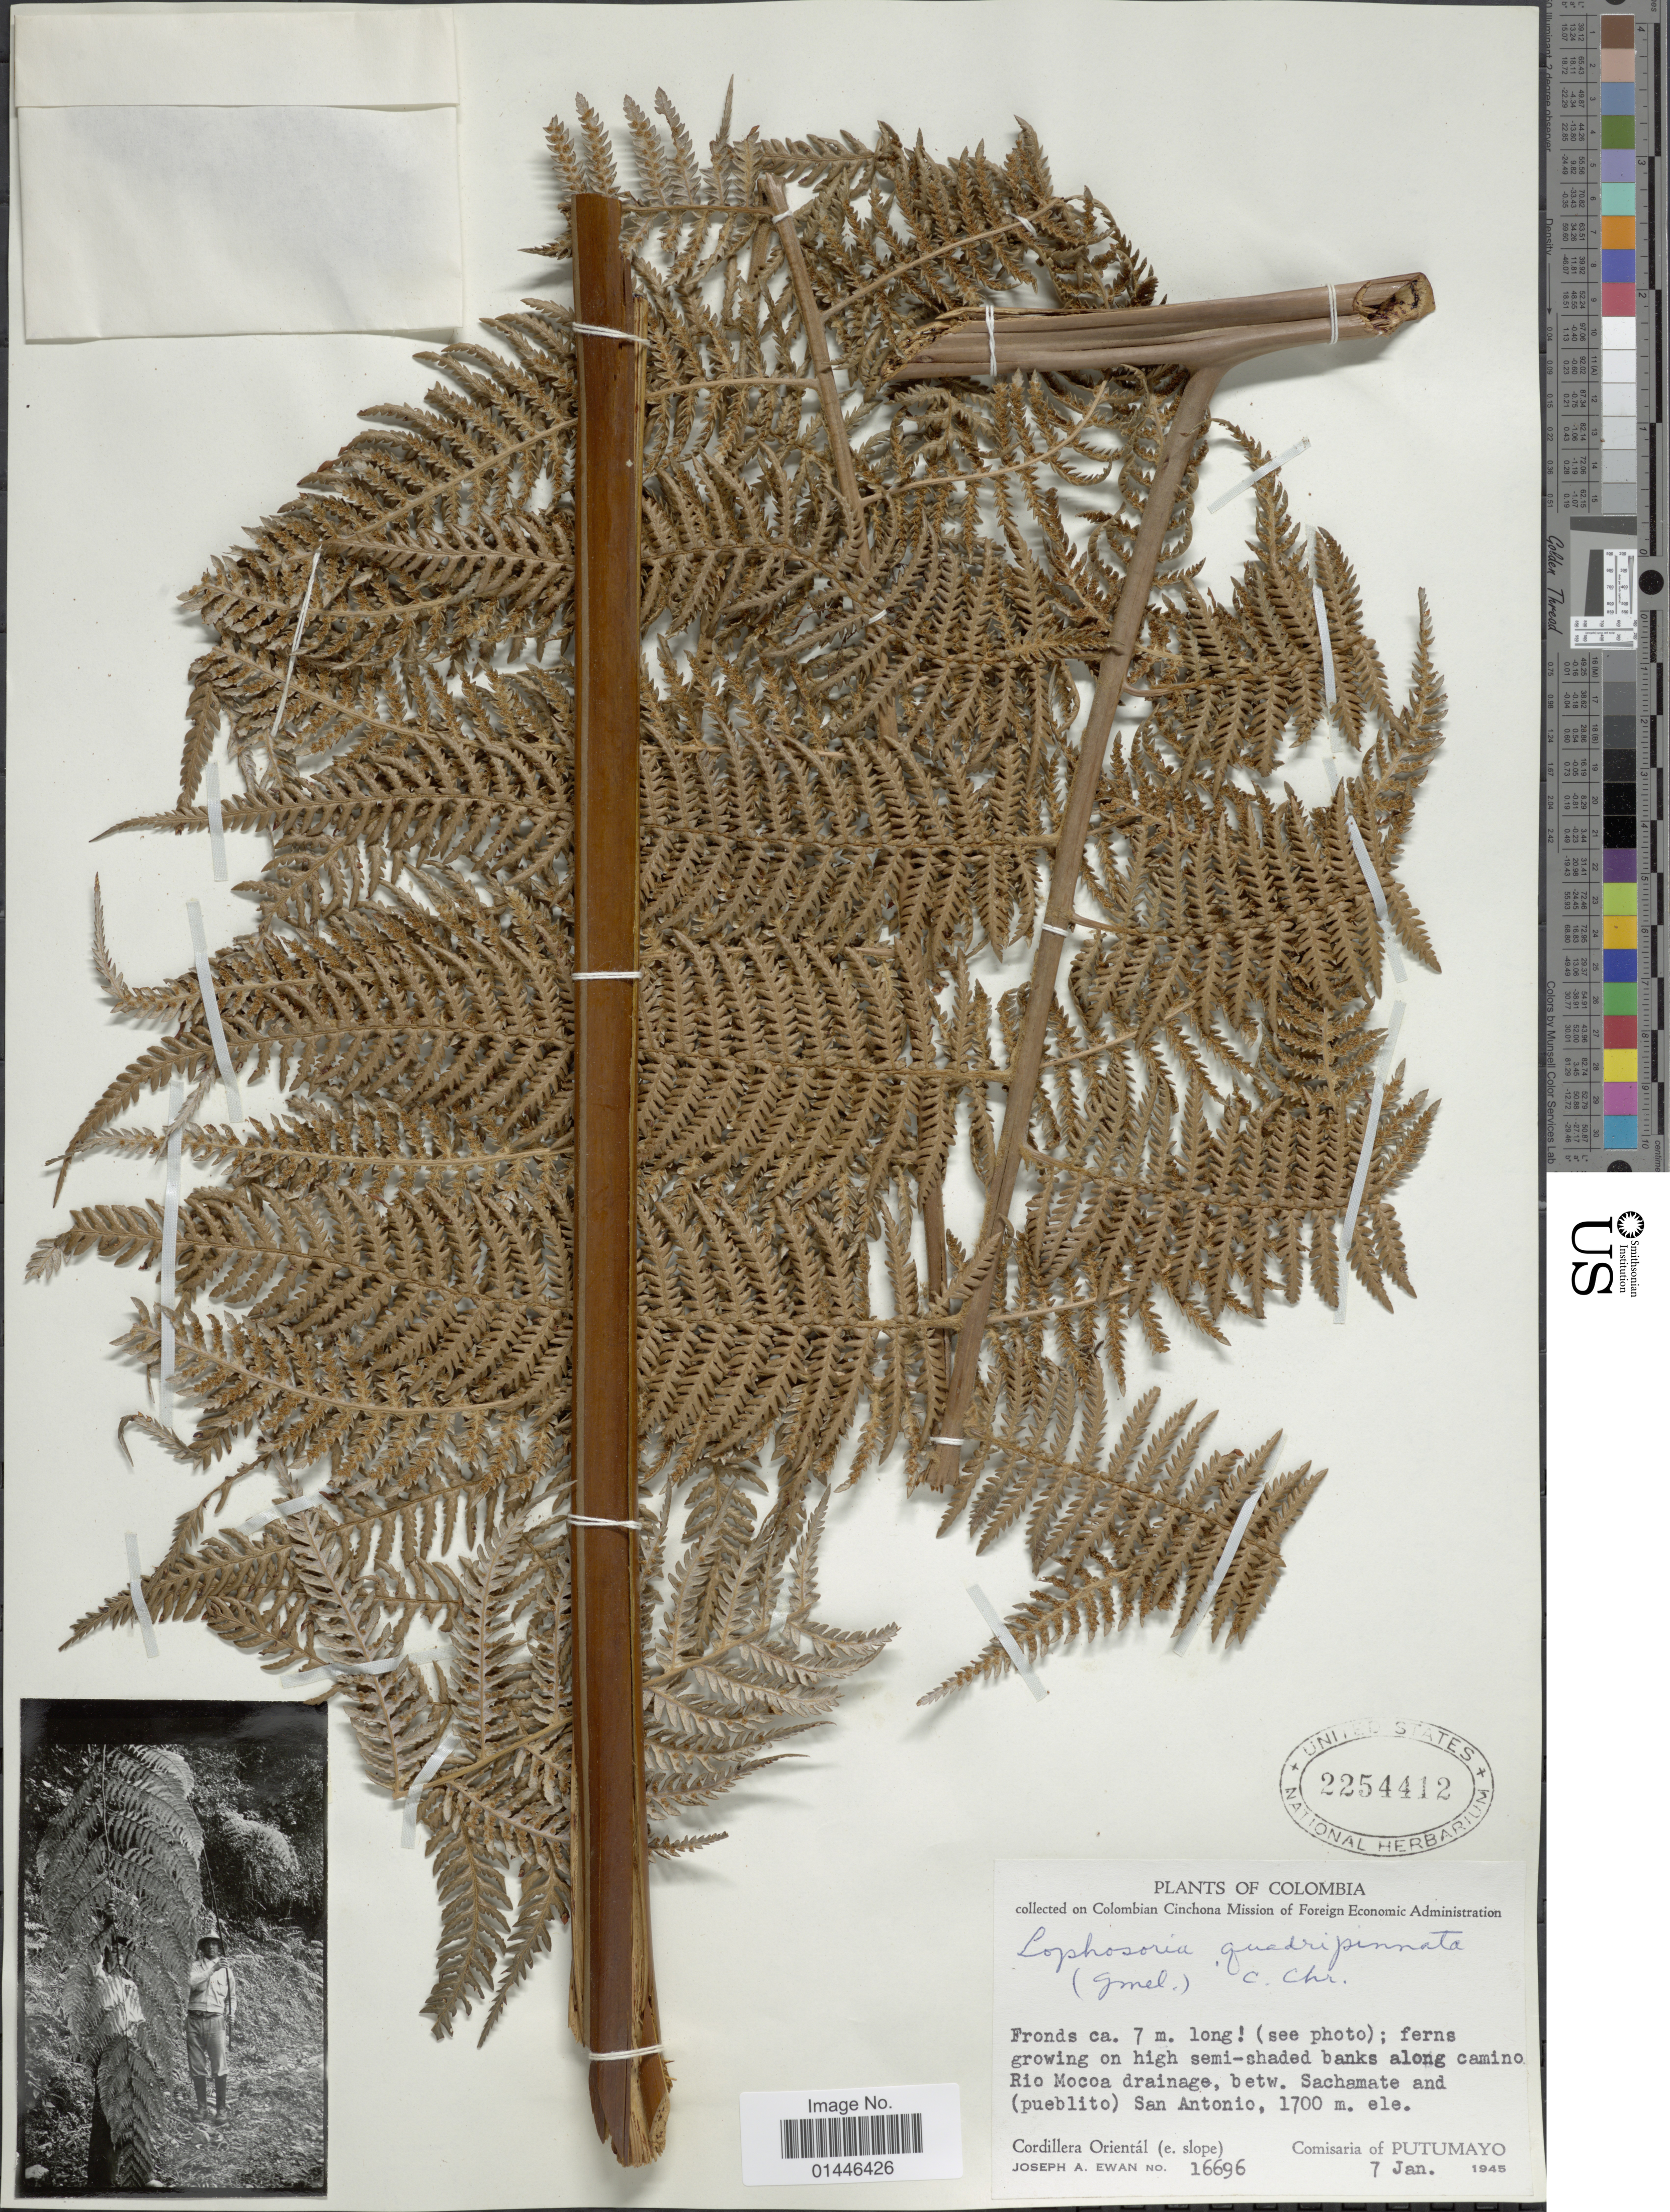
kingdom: Plantae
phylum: Tracheophyta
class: Polypodiopsida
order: Cyatheales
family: Dicksoniaceae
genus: Lophosoria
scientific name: Lophosoria quadripinnata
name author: (J.F. Gmel.) C. Chr.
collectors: J. A. Ewan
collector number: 16696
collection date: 1945-01-07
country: Colombia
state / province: Putumayo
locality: Along camino Rio Mocoa drainage, betw, Sachamate and (pueblito) San Antonio. Cordillera Orientál (e. slope)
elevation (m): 1700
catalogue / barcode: US 2254412